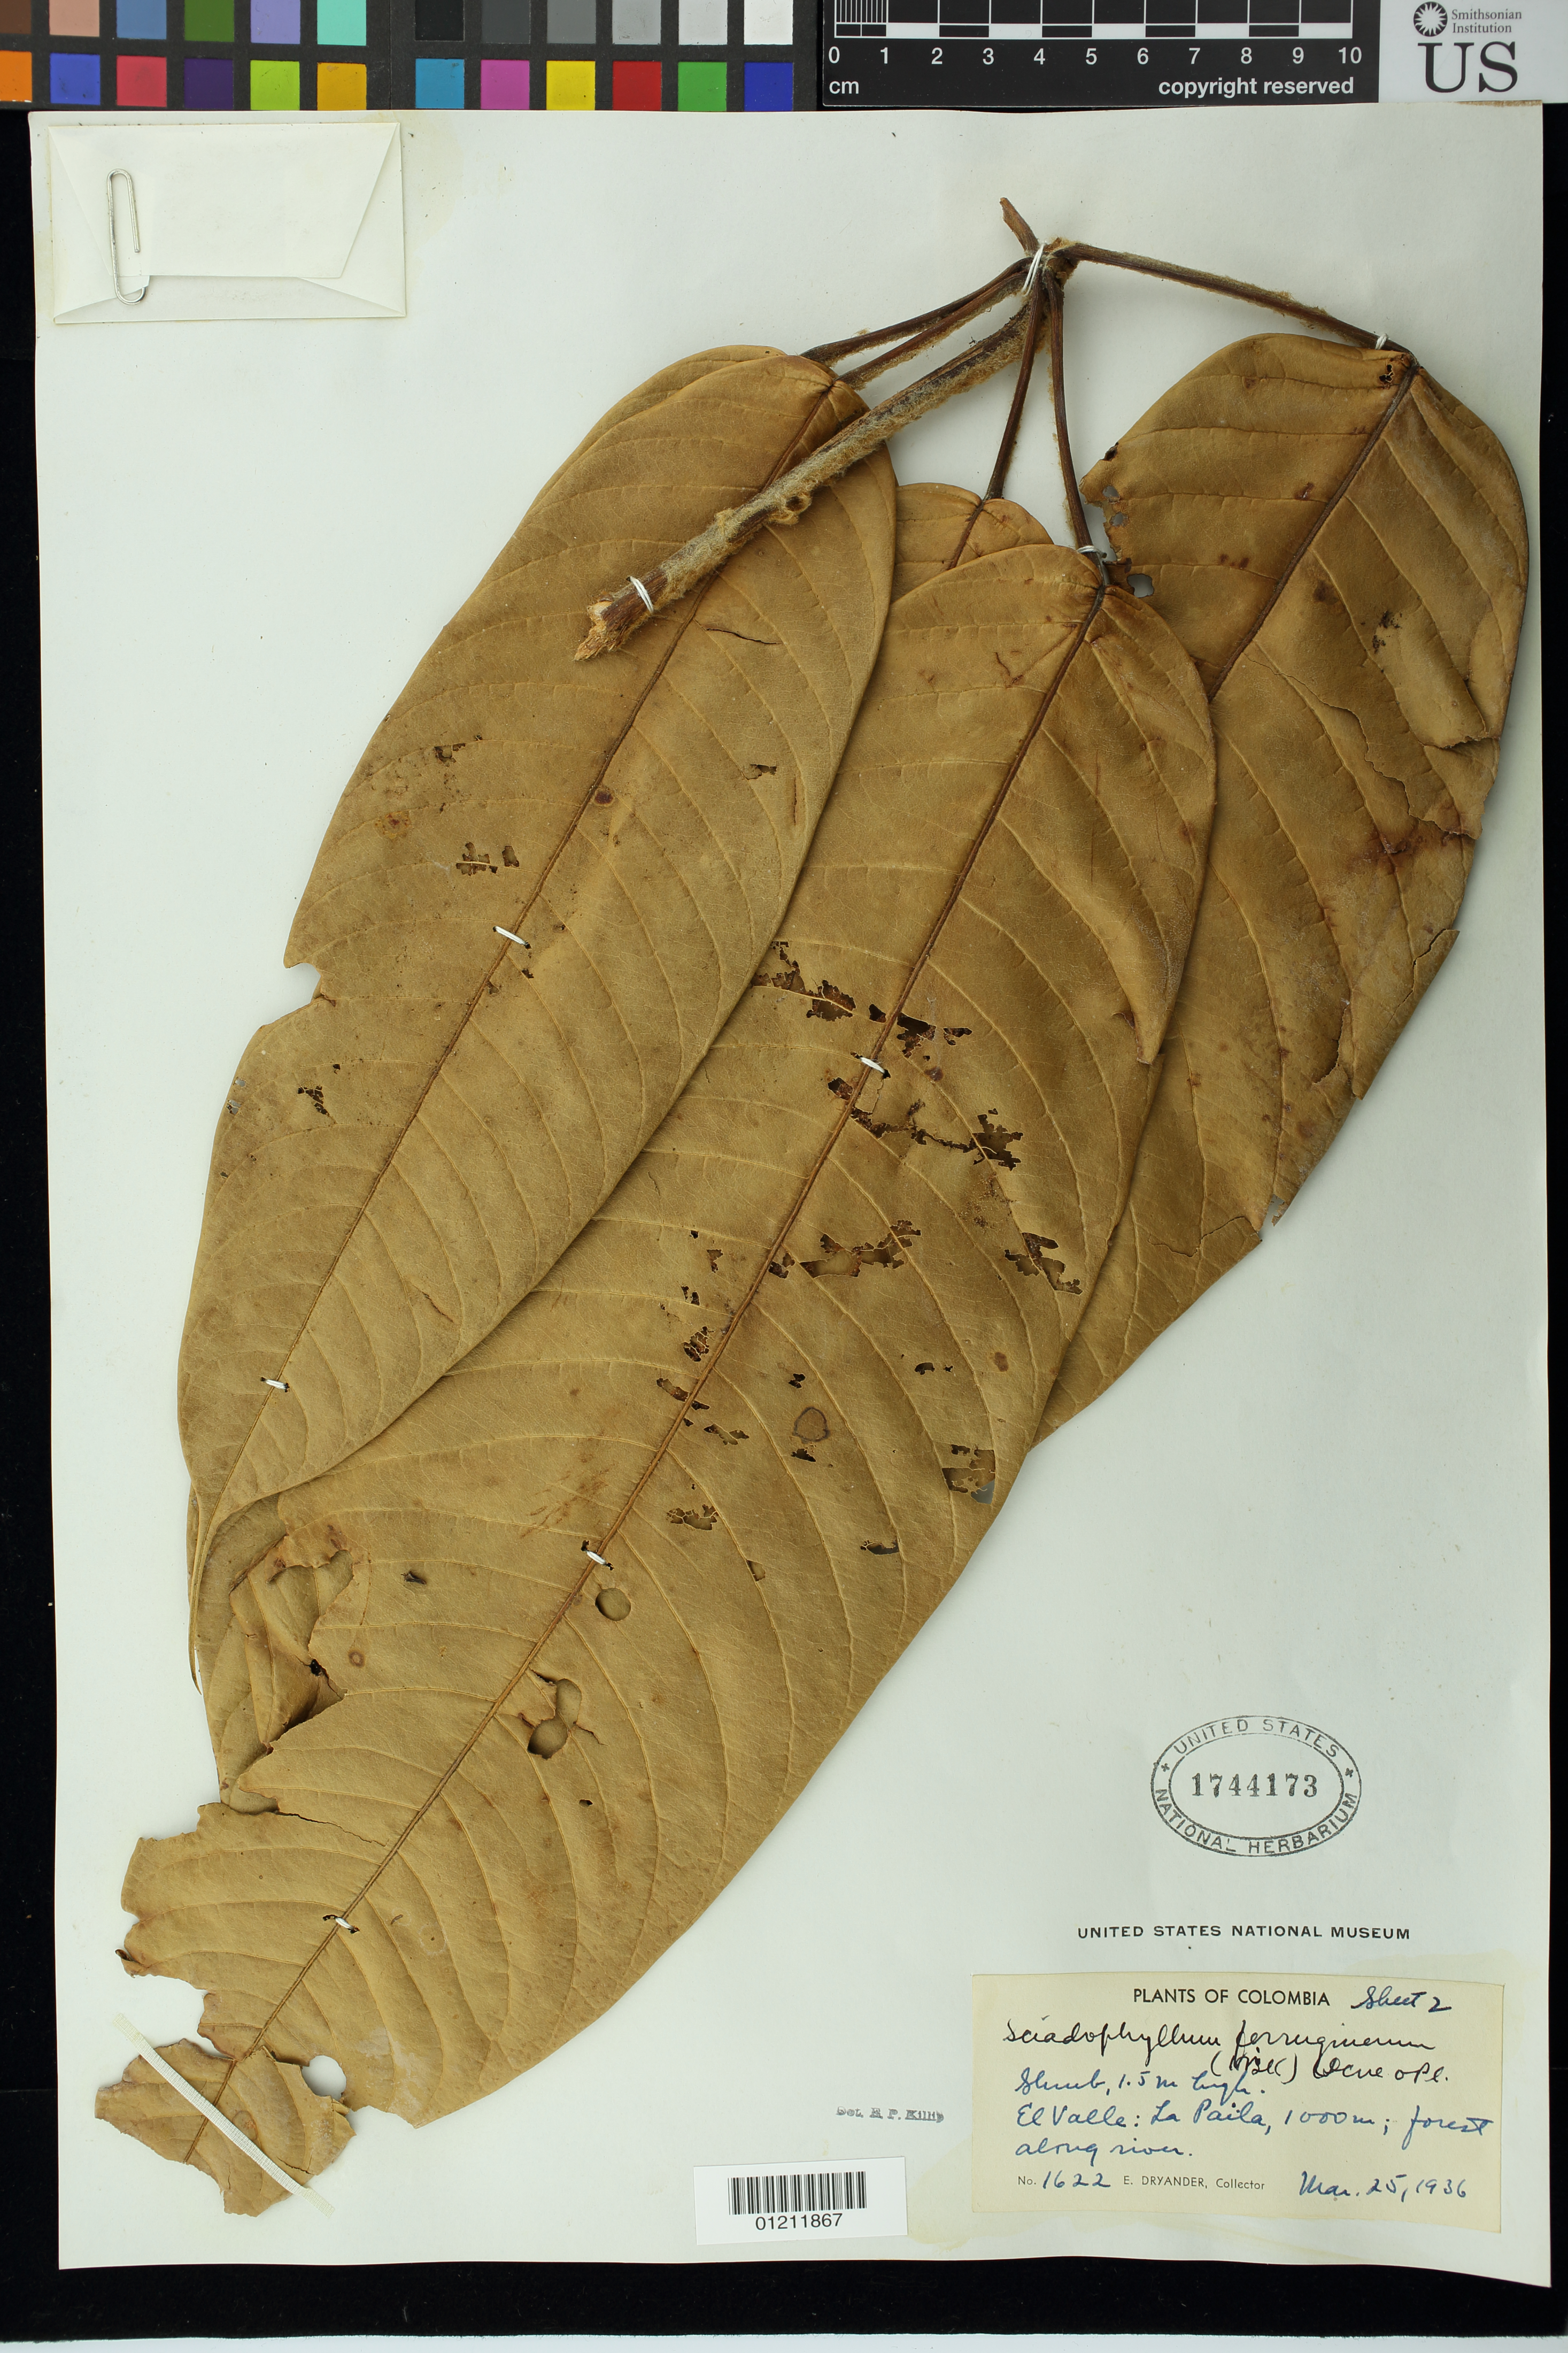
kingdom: Plantae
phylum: Tracheophyta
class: Magnoliopsida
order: Apiales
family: Araliaceae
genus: Schefflera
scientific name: Schefflera ferruginea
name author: (Willd. ex Schult.) Harms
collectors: E. I. Dryander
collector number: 1622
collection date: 1936-03-25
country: Colombia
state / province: Valle del Cauca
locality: El Valle: La Paila; forest along river.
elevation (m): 1000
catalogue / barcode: US 1744173